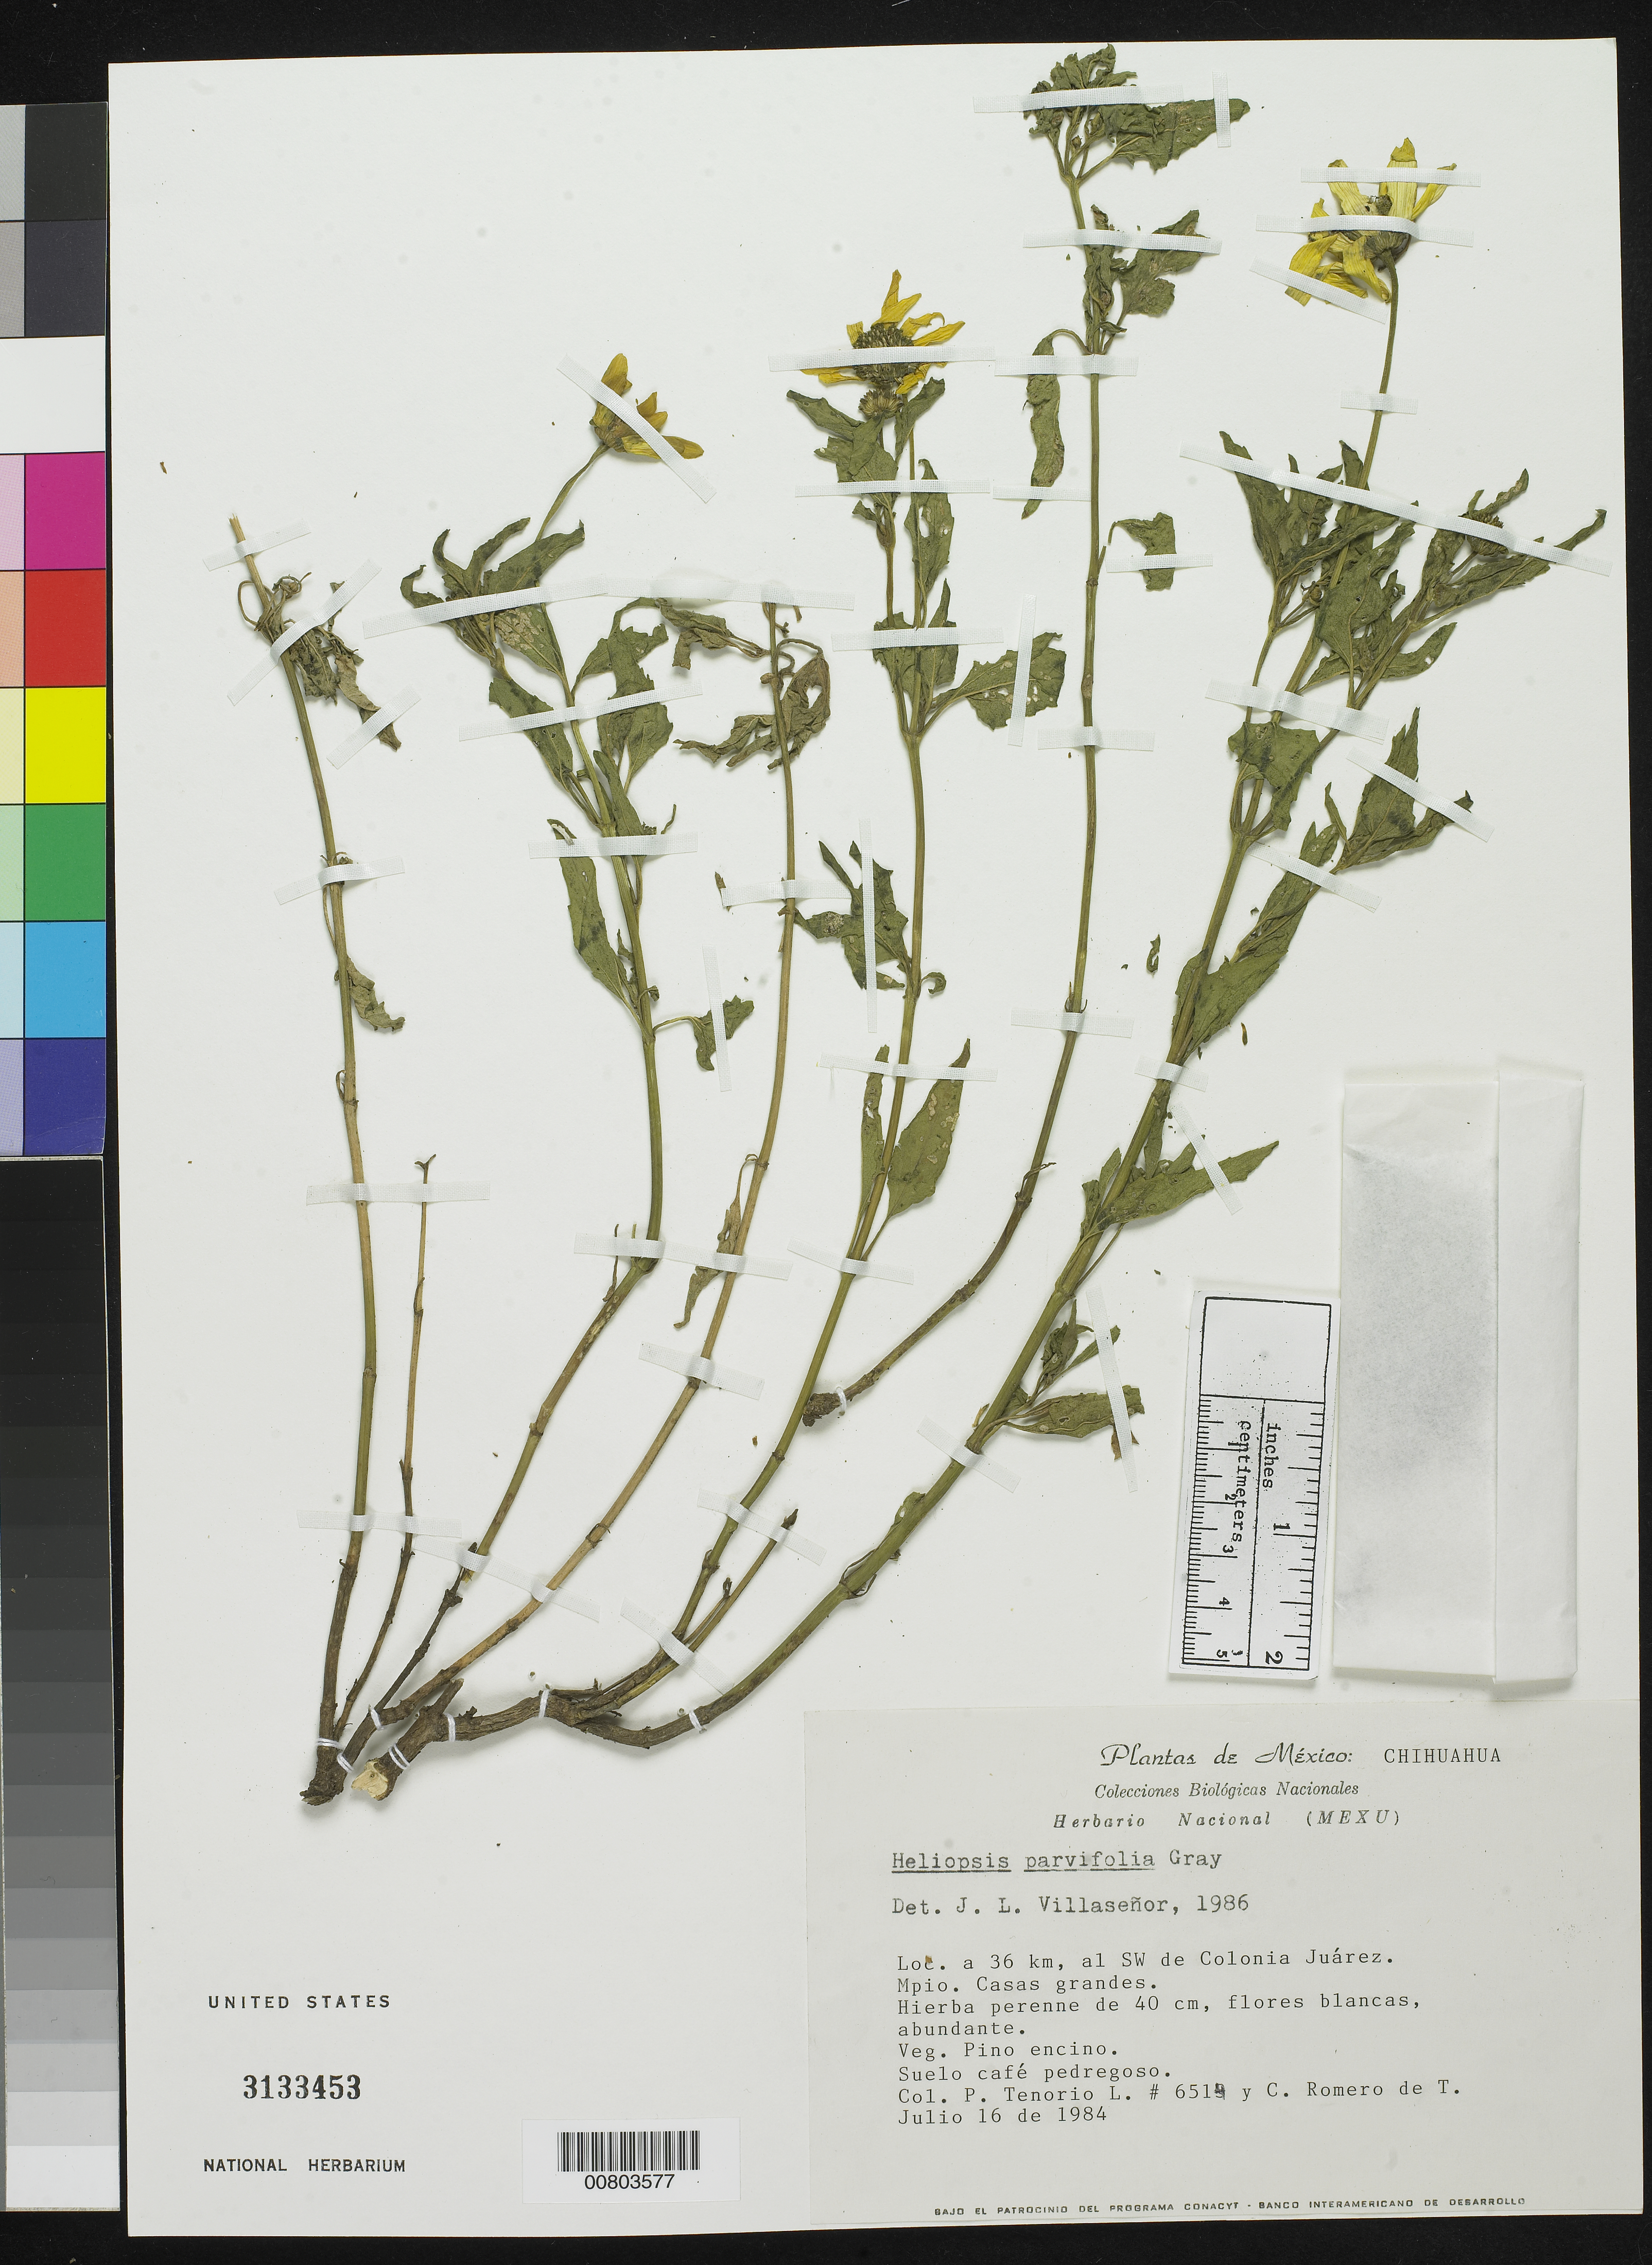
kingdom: Plantae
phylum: Tracheophyta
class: Magnoliopsida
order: Asterales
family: Asteraceae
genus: Heliopsis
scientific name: Heliopsis parvifolia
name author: A. Gray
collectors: P. Tenorio L. & C. Romero de T.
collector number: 6514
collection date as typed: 16 Jul 1984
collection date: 1984-07-16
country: Mexico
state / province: Chihuahua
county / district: Casas Grandes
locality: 36 k al SW de Colonia Juárez, Mpio. Casas Grandes, Chihuahua.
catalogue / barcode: US 3133453